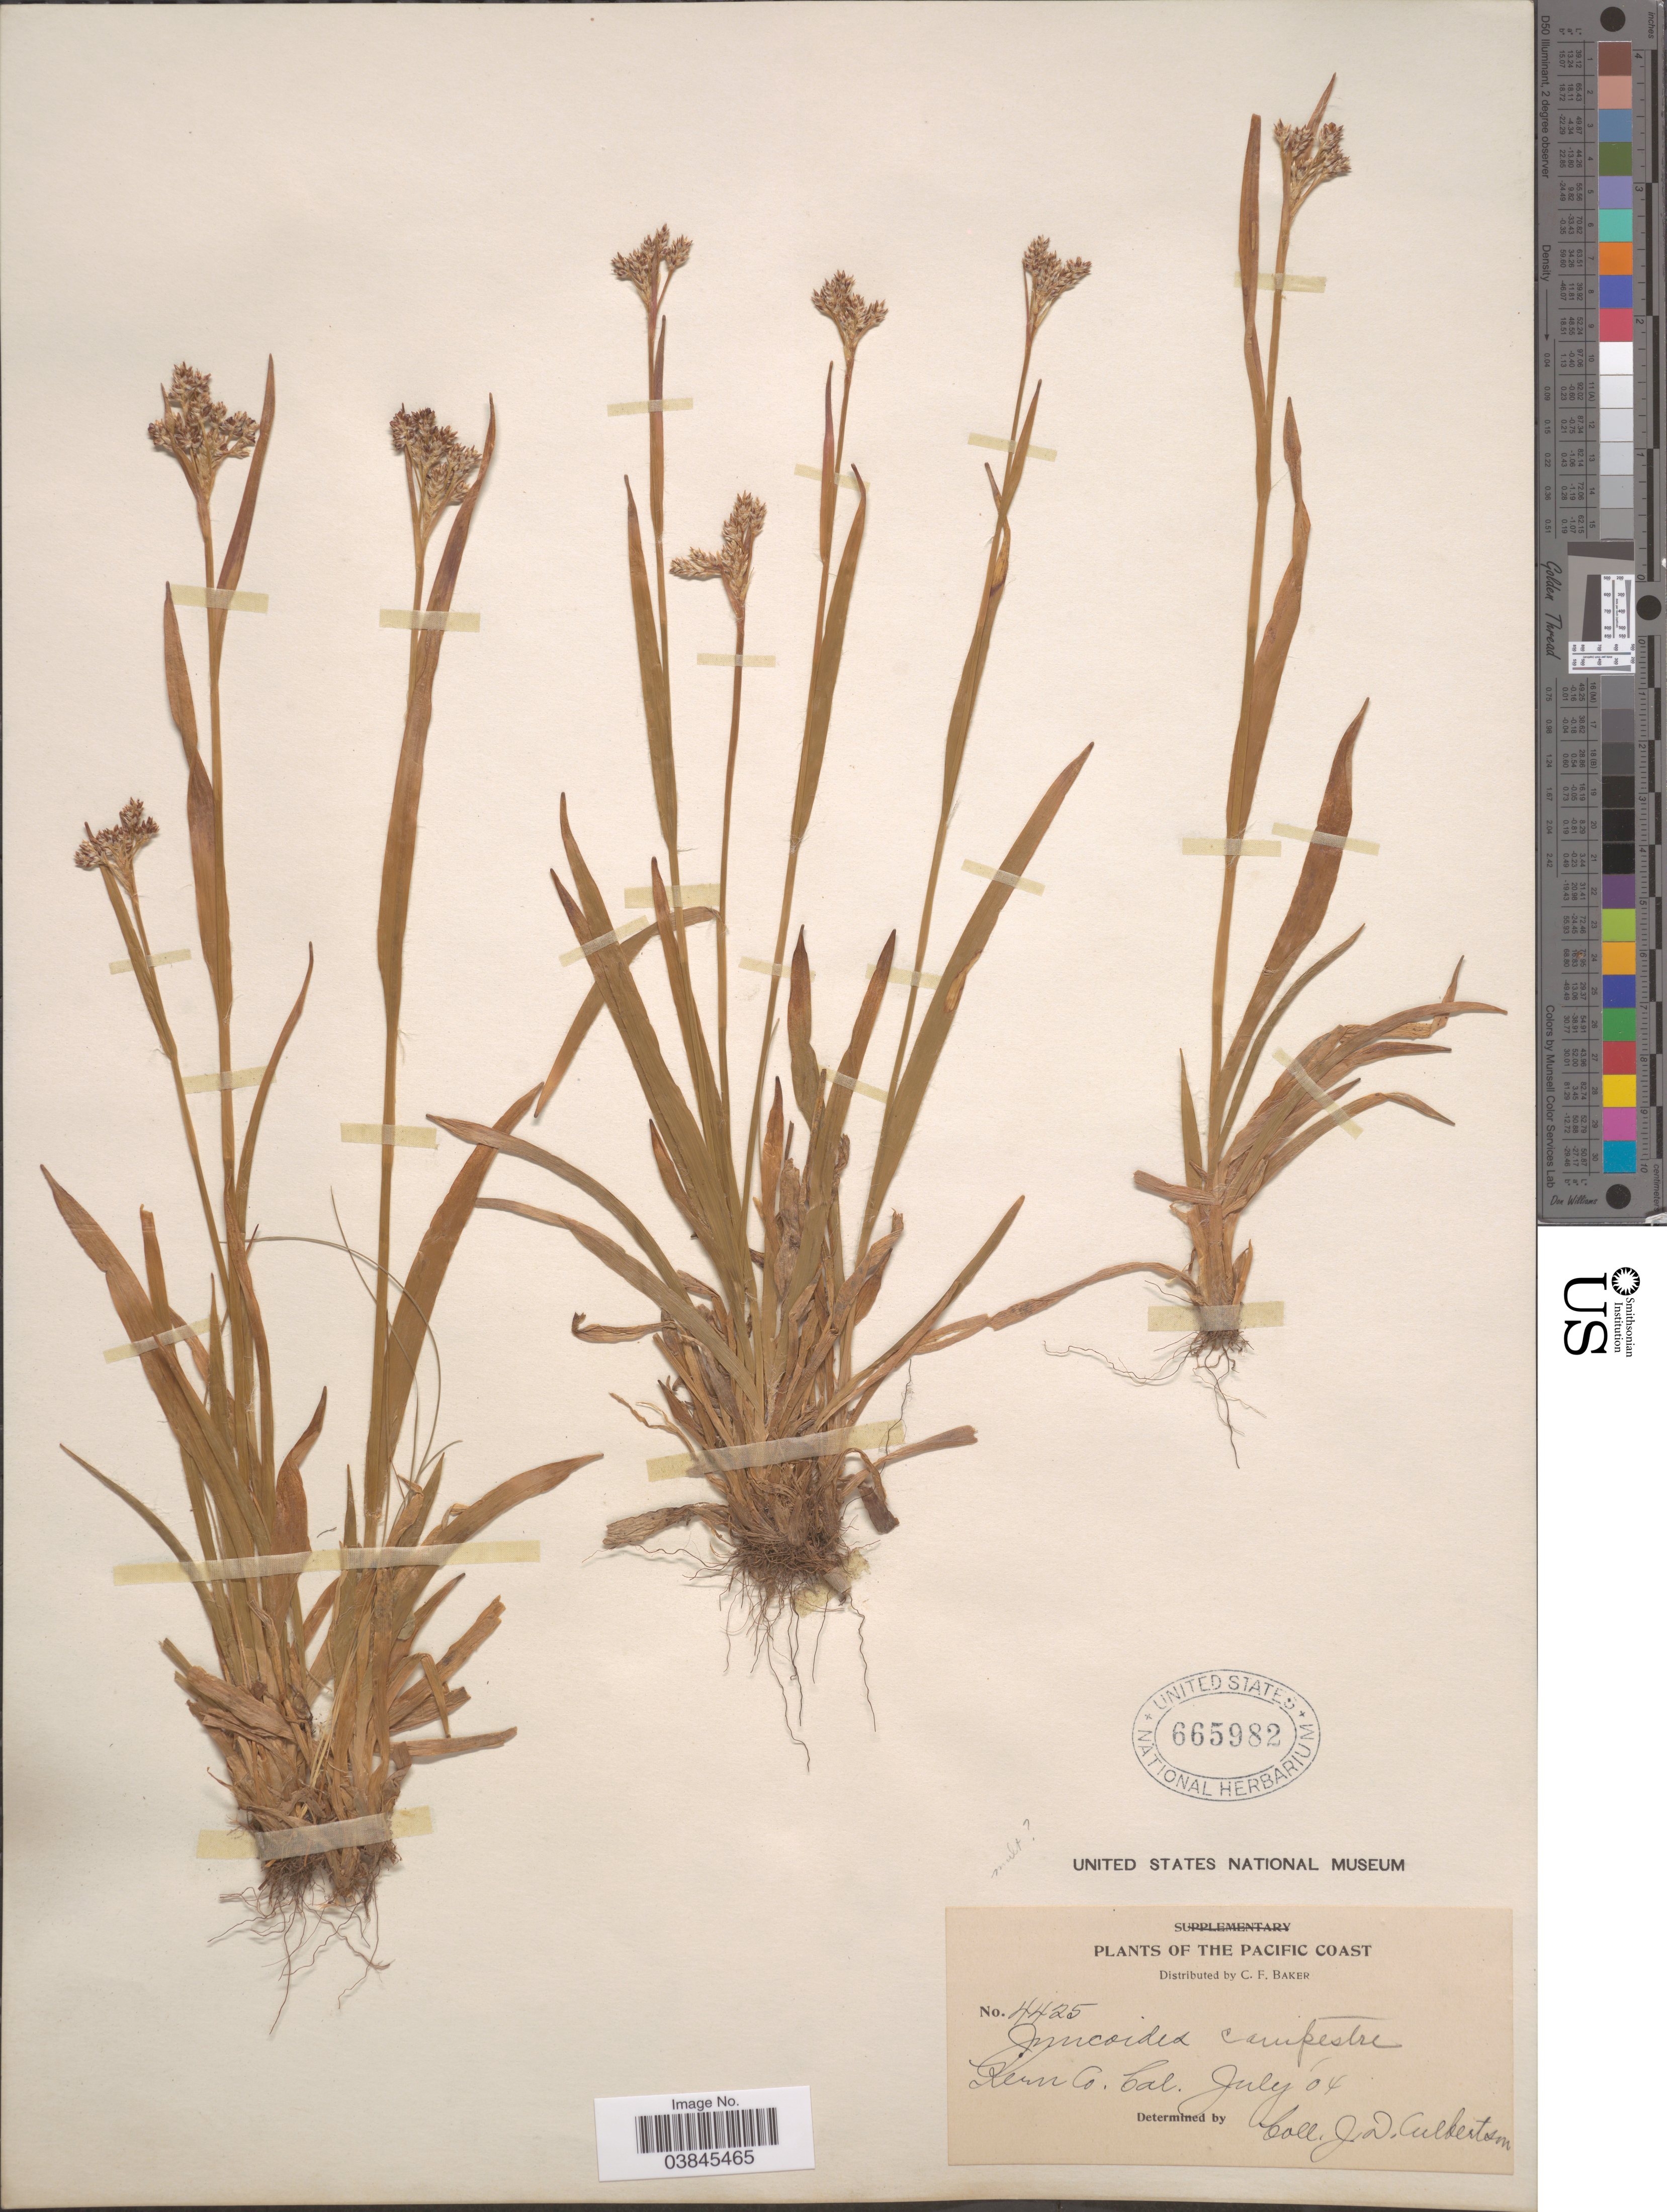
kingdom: Plantae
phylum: Tracheophyta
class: Liliopsida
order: Poales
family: Juncaceae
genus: Luzula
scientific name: Luzula campestris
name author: (L.) DC.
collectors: C. F. Baker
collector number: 4425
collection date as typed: Transcribed d/m/y: /7/4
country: United States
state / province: California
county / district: Kern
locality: Pacific Coast. Kern Co.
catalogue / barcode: US 665982